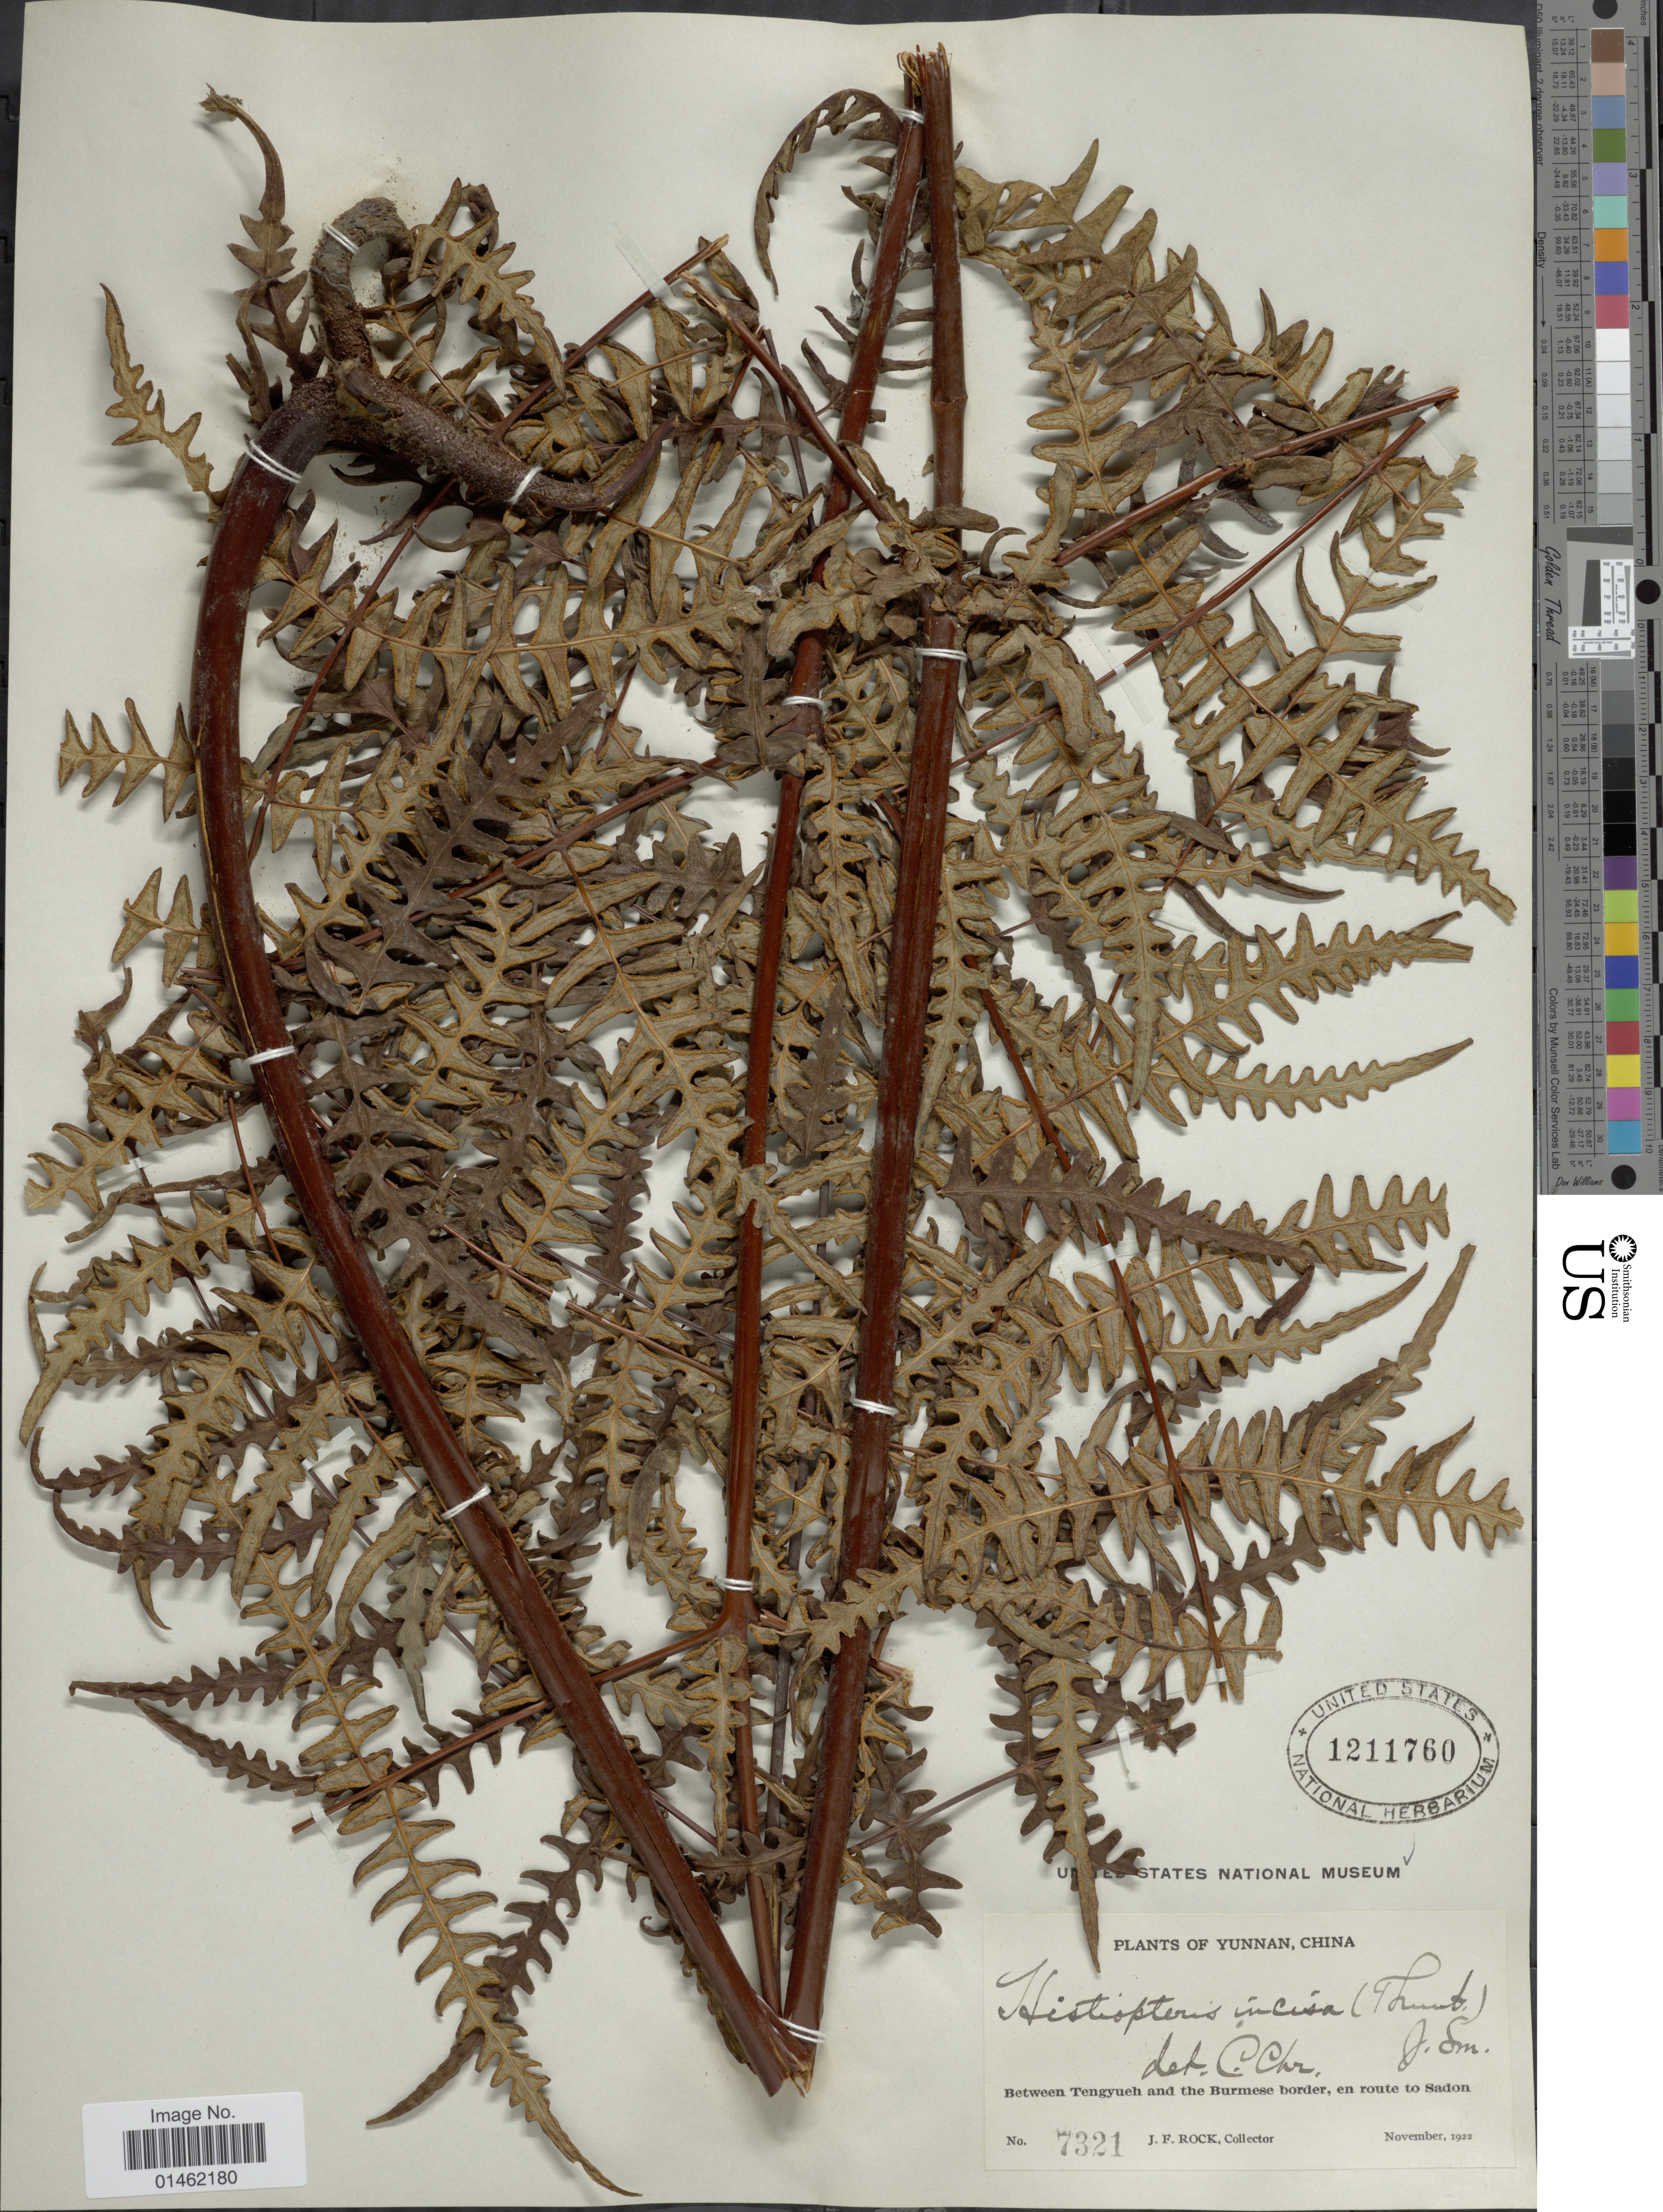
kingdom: Plantae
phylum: Tracheophyta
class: Polypodiopsida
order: Polypodiales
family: Dennstaedtiaceae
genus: Histiopteris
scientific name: Histiopteris incisa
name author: (Thunb.) J. Sm.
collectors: J. Rock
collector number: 7321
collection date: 1922-11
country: China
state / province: Yunnan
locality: Between Tengyeh and he Burmese border, en rout to Sadon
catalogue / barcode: US 1211760